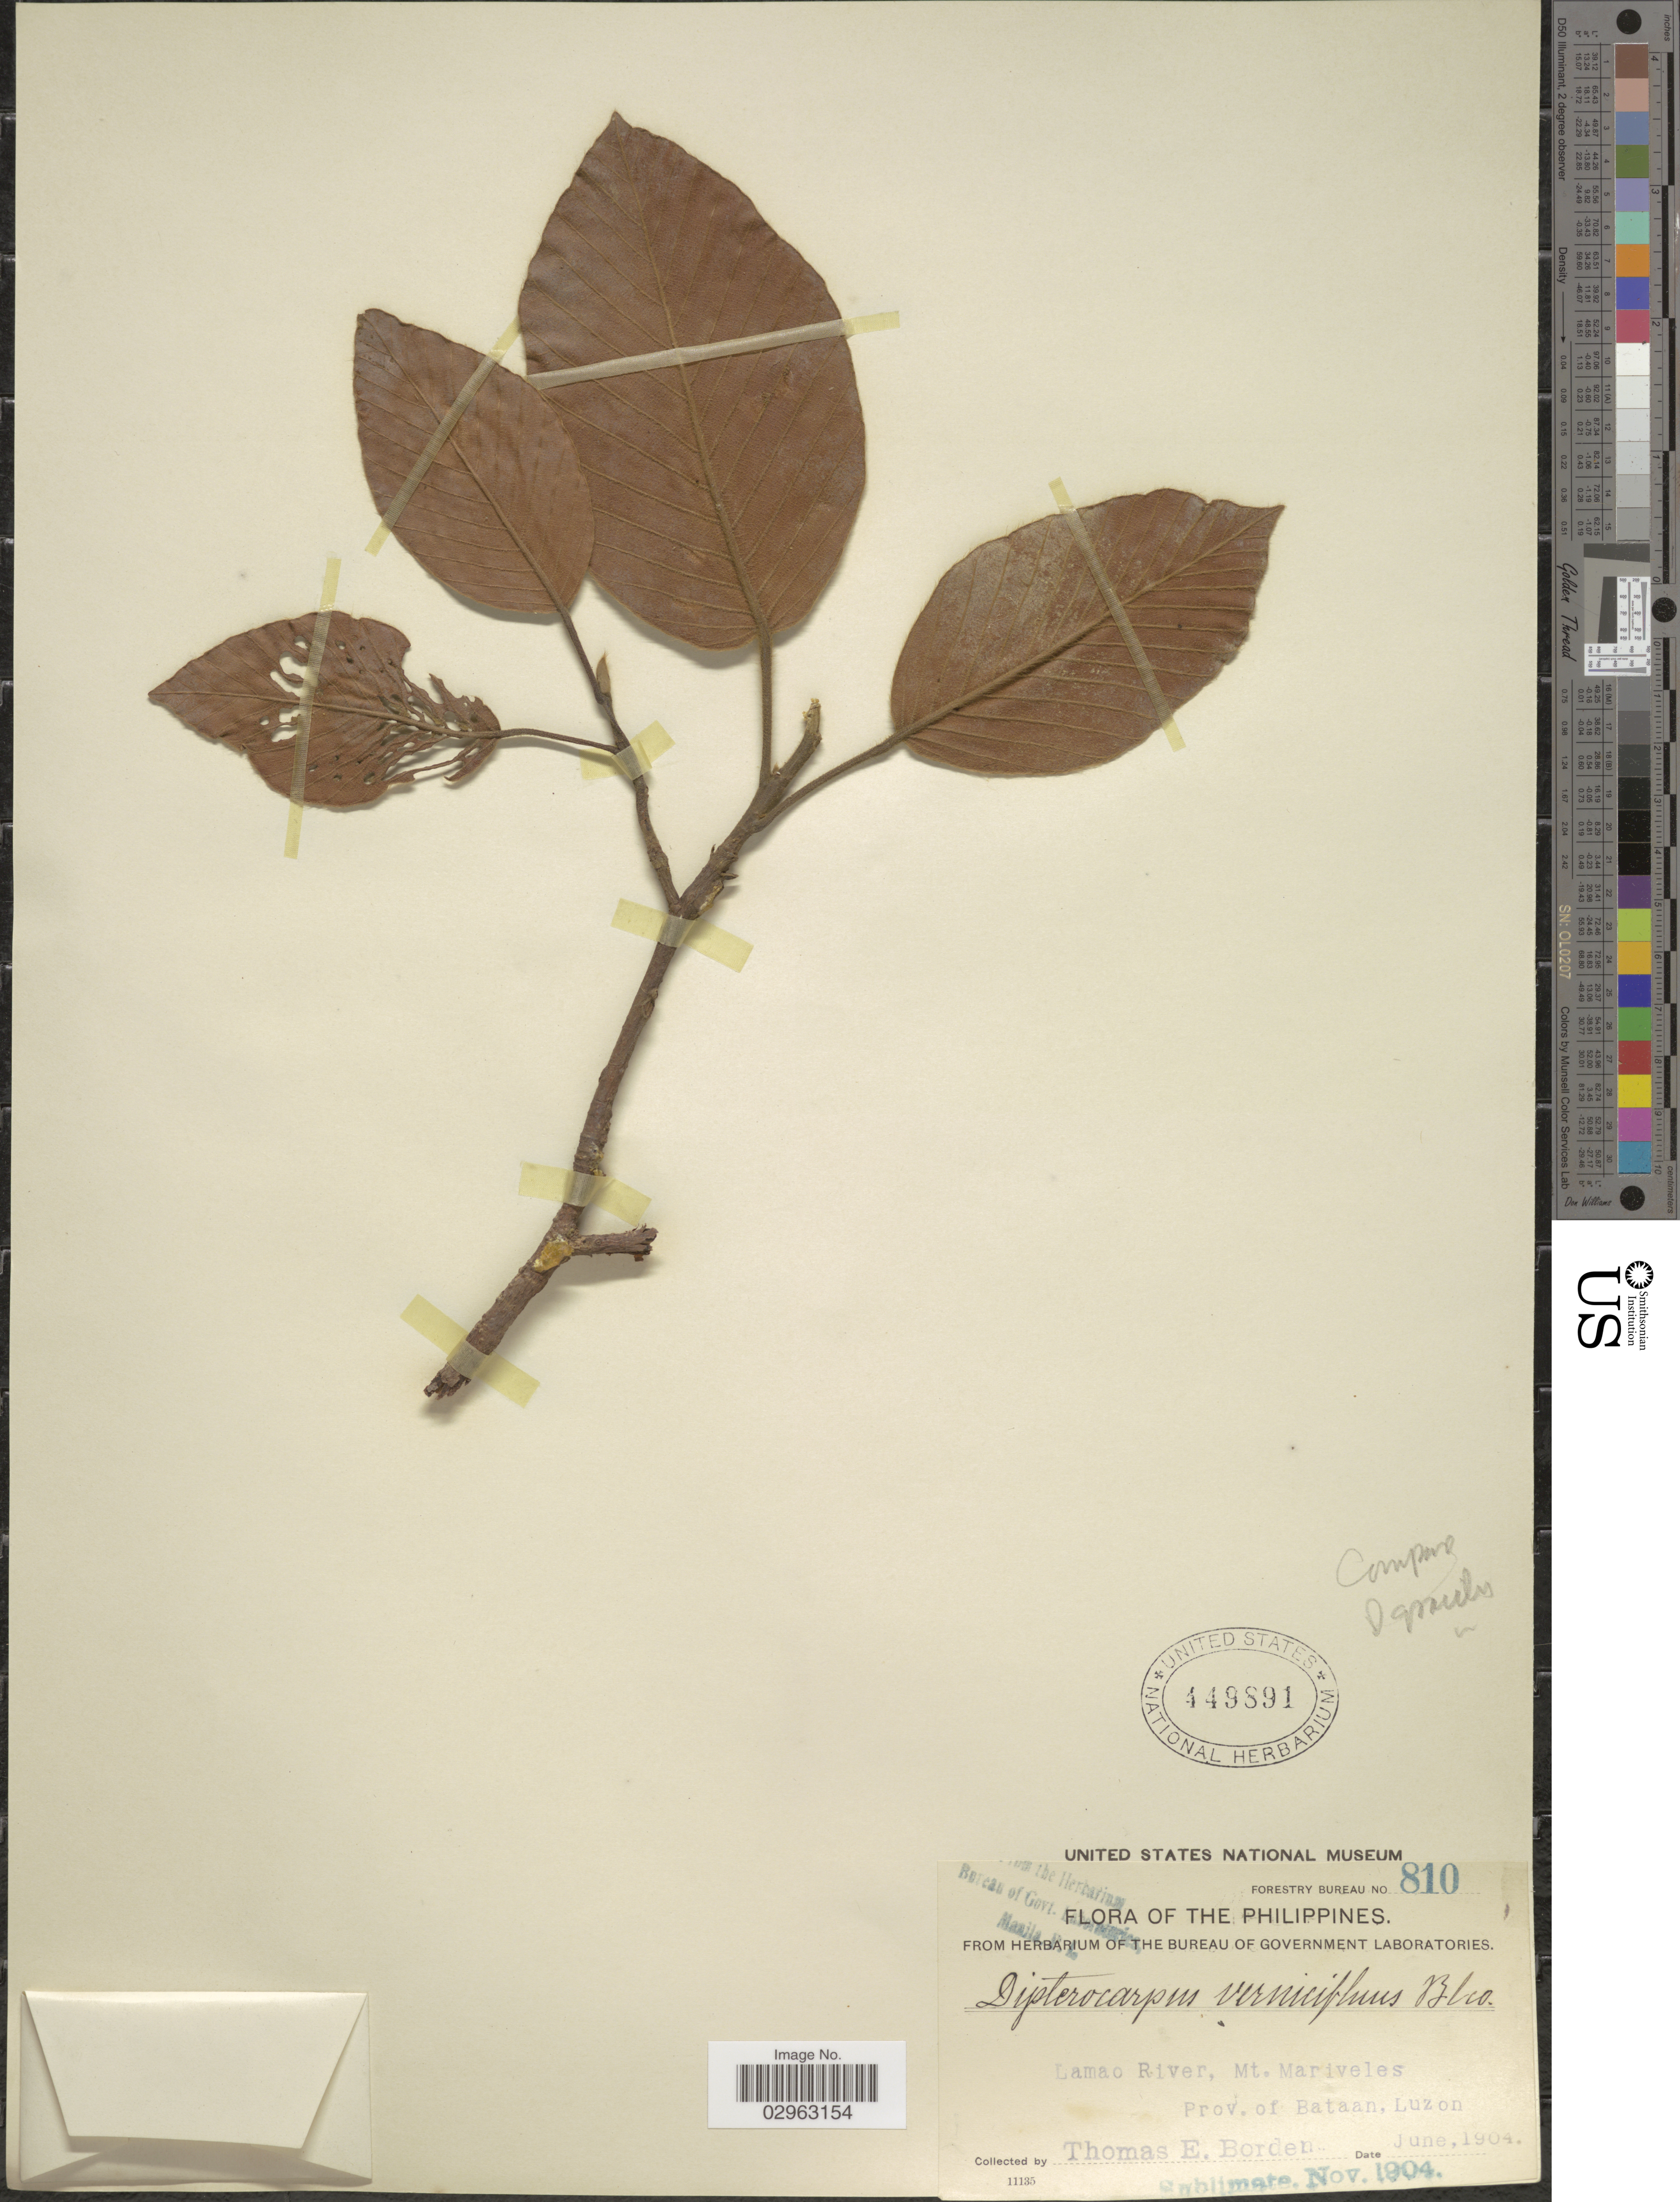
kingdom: Plantae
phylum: Tracheophyta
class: Magnoliopsida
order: Malvales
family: Dipterocarpaceae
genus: Dipterocarpus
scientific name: Dipterocarpus vernicifluus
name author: Blanco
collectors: T. E. Borden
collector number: Forestry Bureau 810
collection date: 1904-06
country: Philippines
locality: Lamao River, Mt. Mariveles, Prov. of Bataan, Luzon.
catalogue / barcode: US 449891